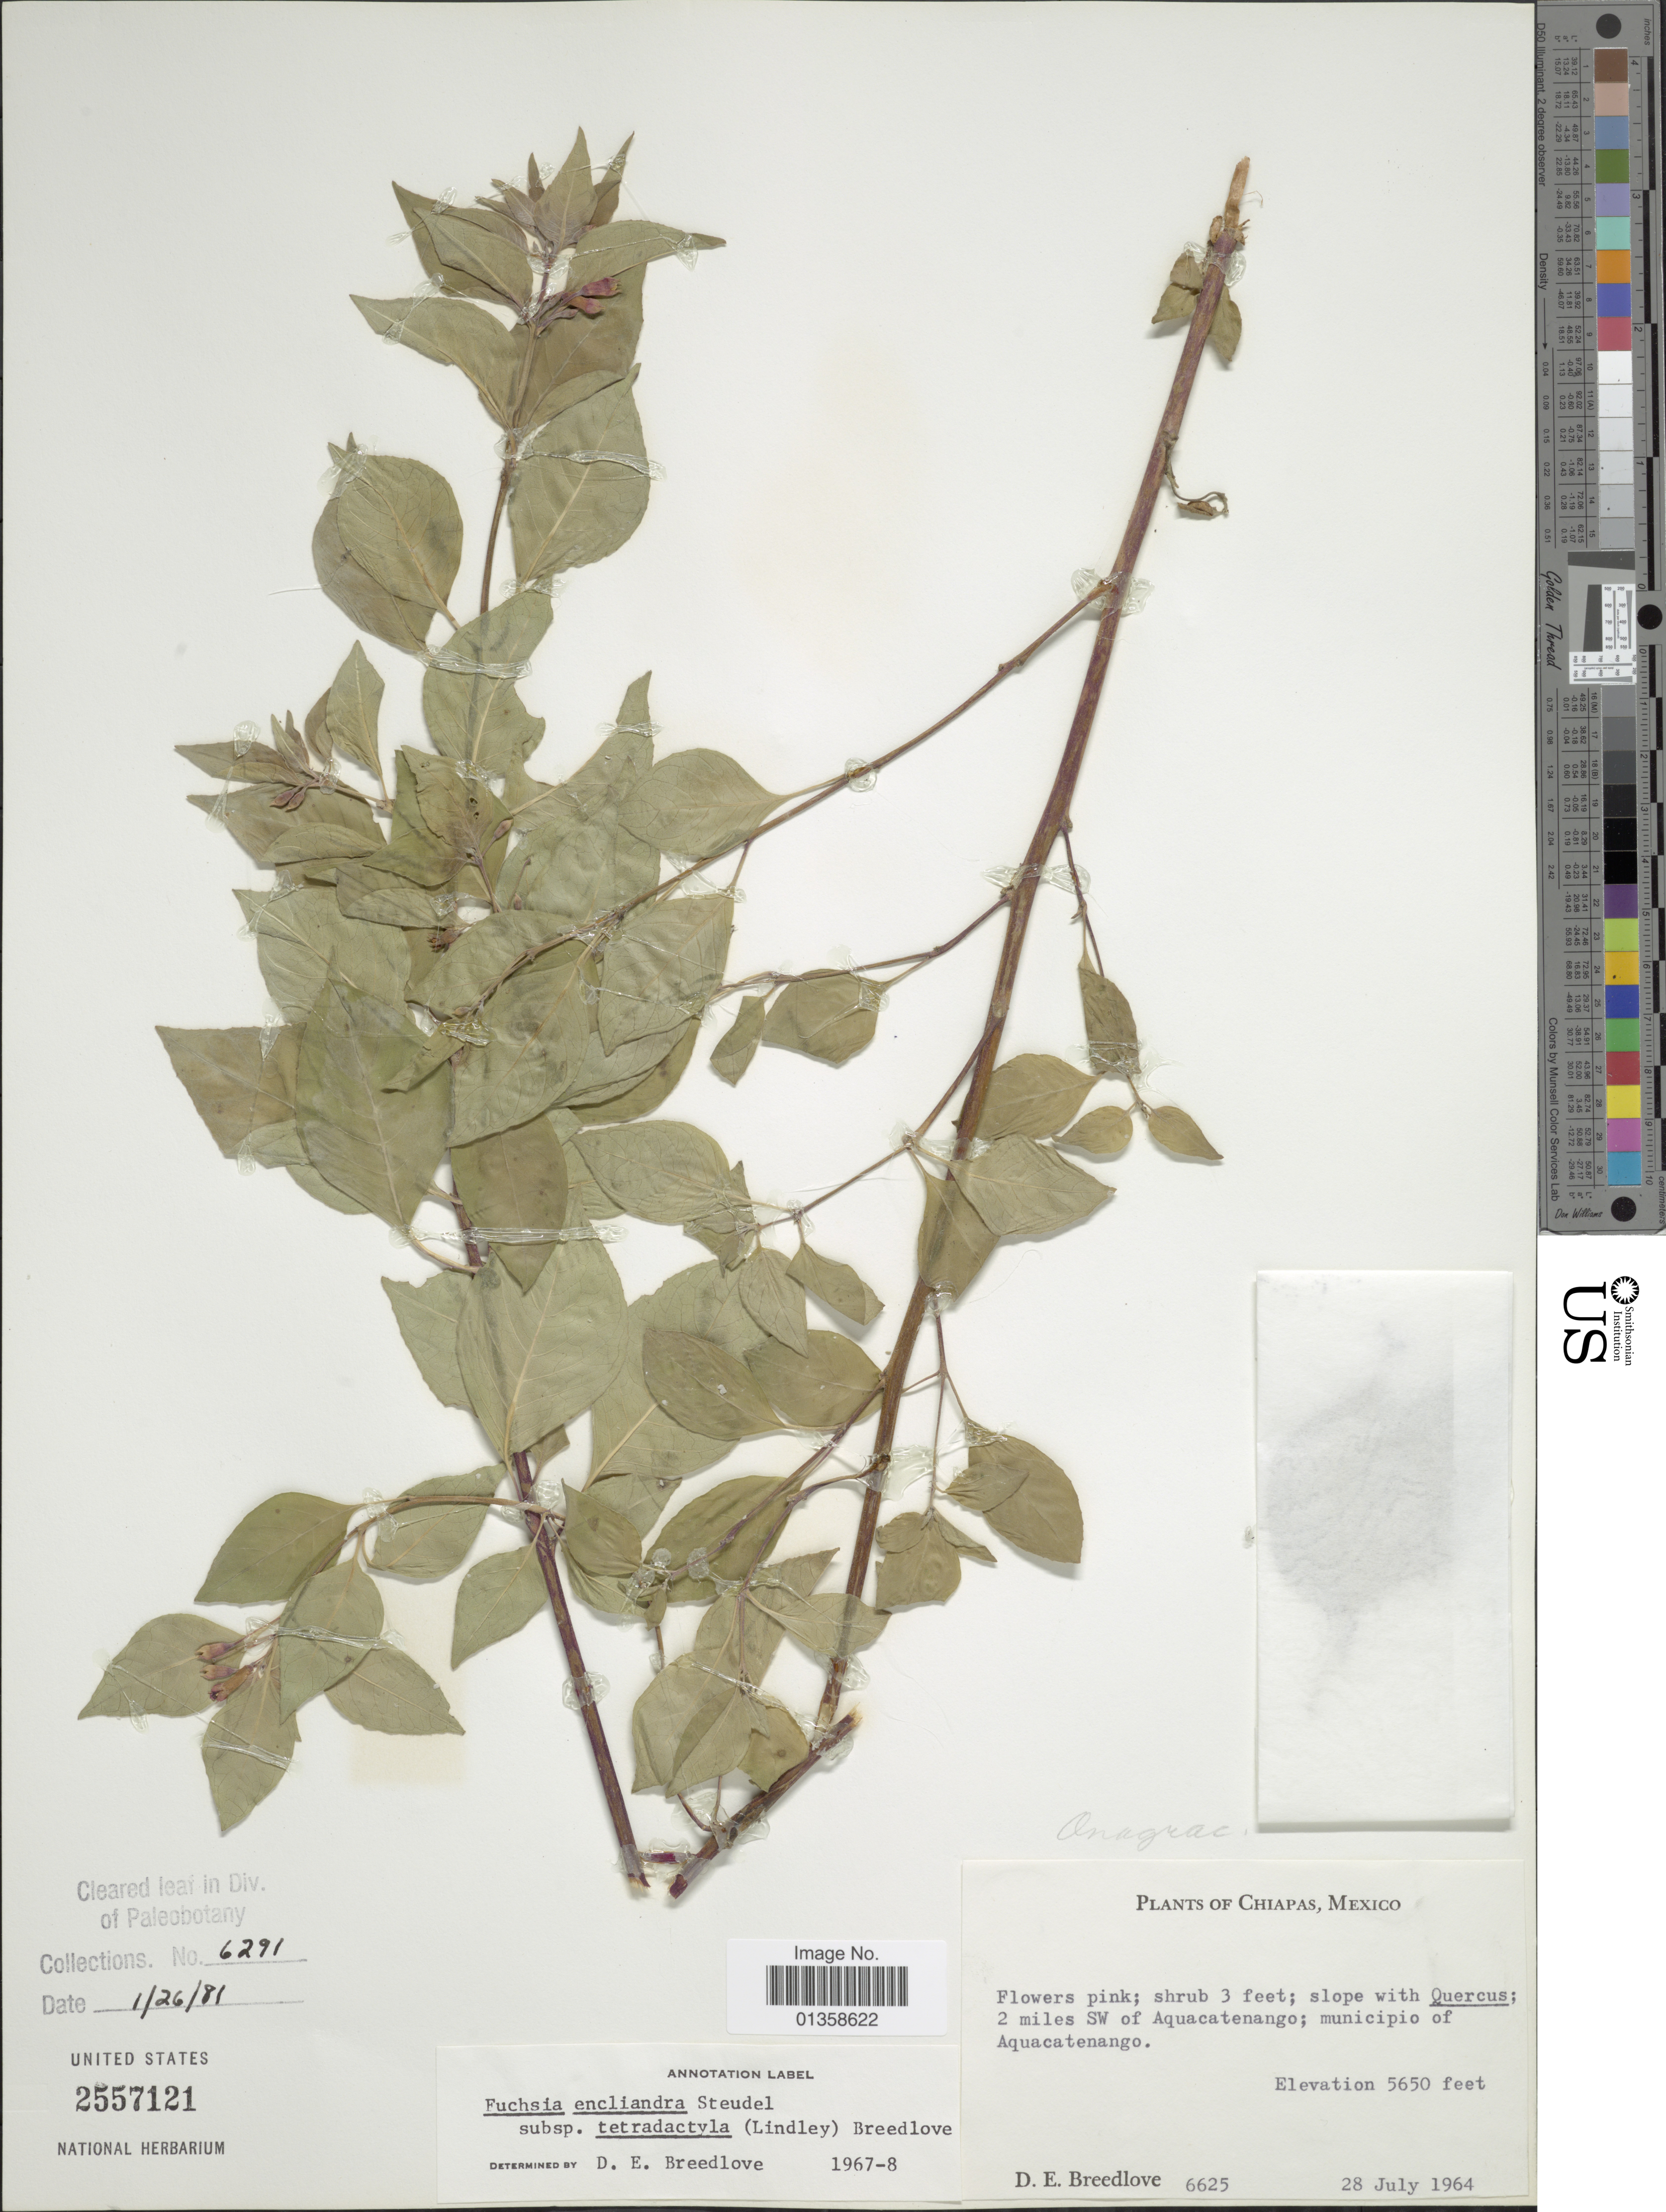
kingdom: Plantae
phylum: Tracheophyta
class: Magnoliopsida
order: Myrtales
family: Onagraceae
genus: Fuchsia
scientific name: Fuchsia encliandra subsp. tetradactyla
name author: (Lindl.) Breedlove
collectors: D. E. Breedlove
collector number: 6625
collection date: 1964-07-28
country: Mexico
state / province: Chiapas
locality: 2 miles SW of Aquacatenango; municipio of Aquacatenango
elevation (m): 1722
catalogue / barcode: US 2557121